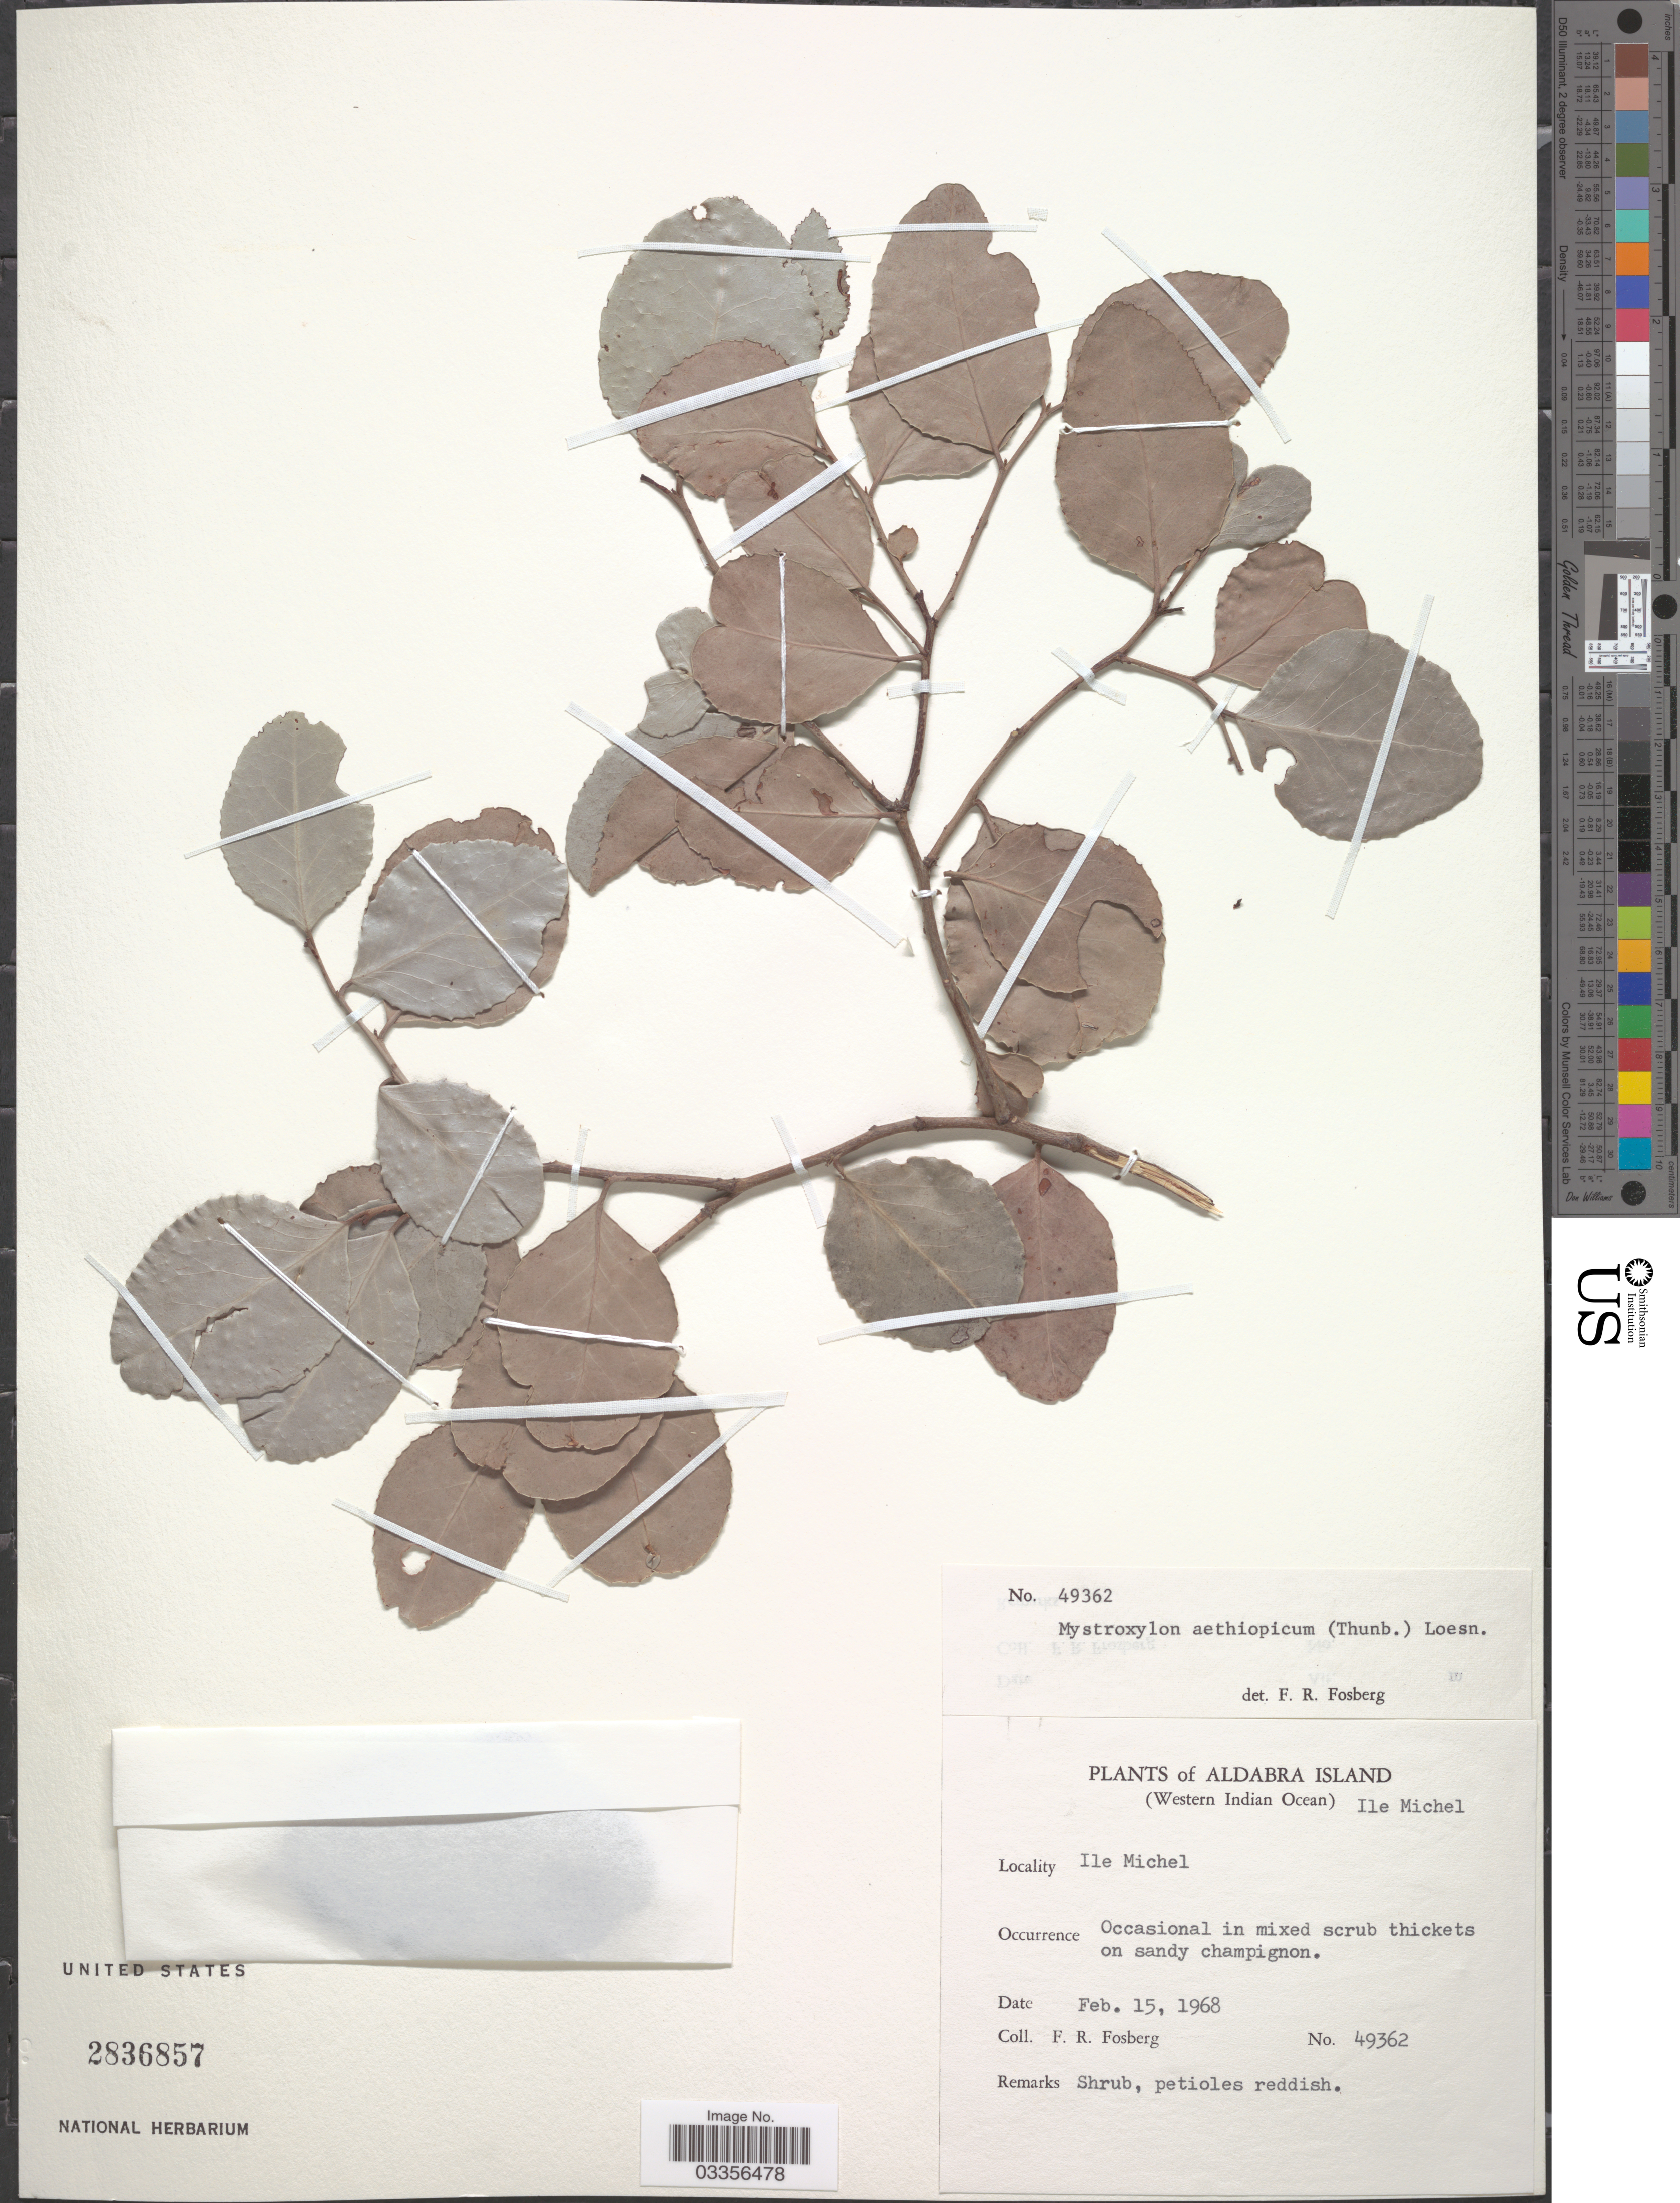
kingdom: Plantae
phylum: Tracheophyta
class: Magnoliopsida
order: Celastrales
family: Celastraceae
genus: Mystroxylon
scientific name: Mystroxylon aethiopicum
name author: (Thunb.) Loes.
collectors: F. R. Fosberg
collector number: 49362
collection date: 1968-02-15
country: Seychelles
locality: Aldabra Island (Western Indian Ocean) Ile Michel.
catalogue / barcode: US 2836857